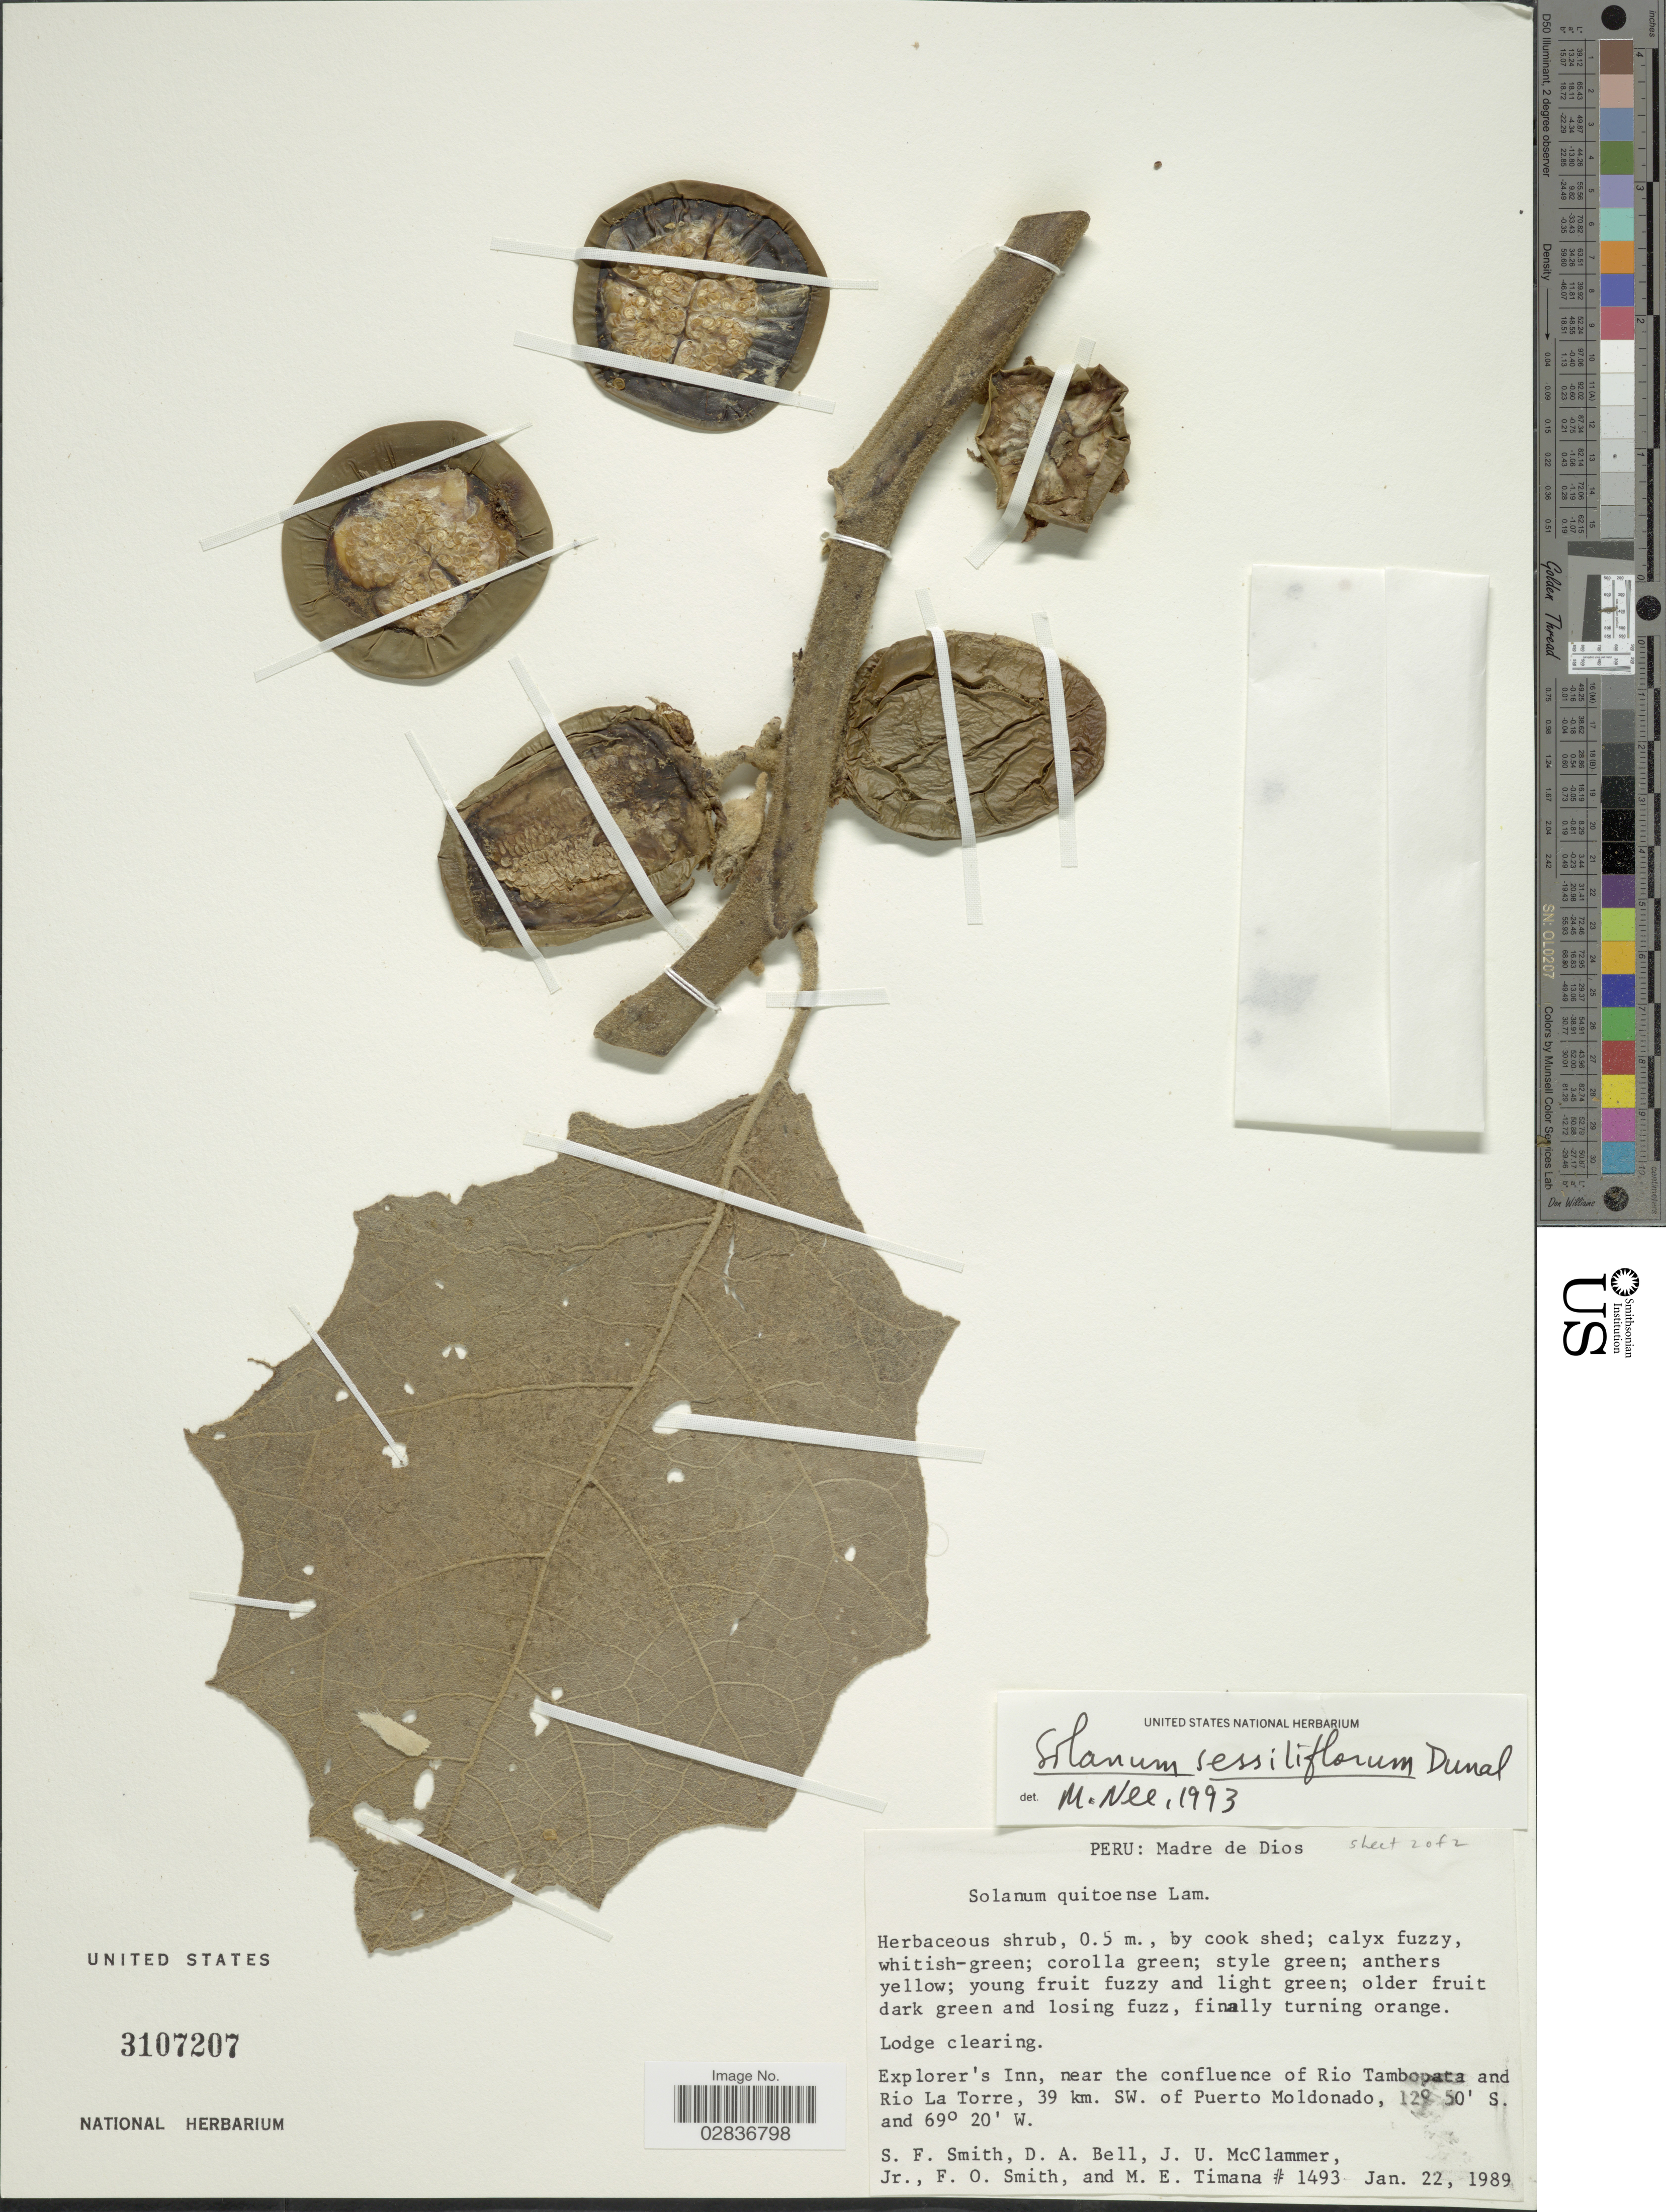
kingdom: Plantae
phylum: Tracheophyta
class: Magnoliopsida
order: Solanales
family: Solanaceae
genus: Solanum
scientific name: Solanum sessiliflorum var. sessiliflorum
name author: Dunal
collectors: S.F. Smith, D. A. Bell, J. McClammer Jr. & F. Smith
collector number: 1493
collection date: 1989-01-22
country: Peru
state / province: Madre de Dios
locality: Explorer's Inn, near the confluence of Rio Tambopata and Rio La Torre, 39 km. SW. of Puerto Moldonado.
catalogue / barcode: US 3107207